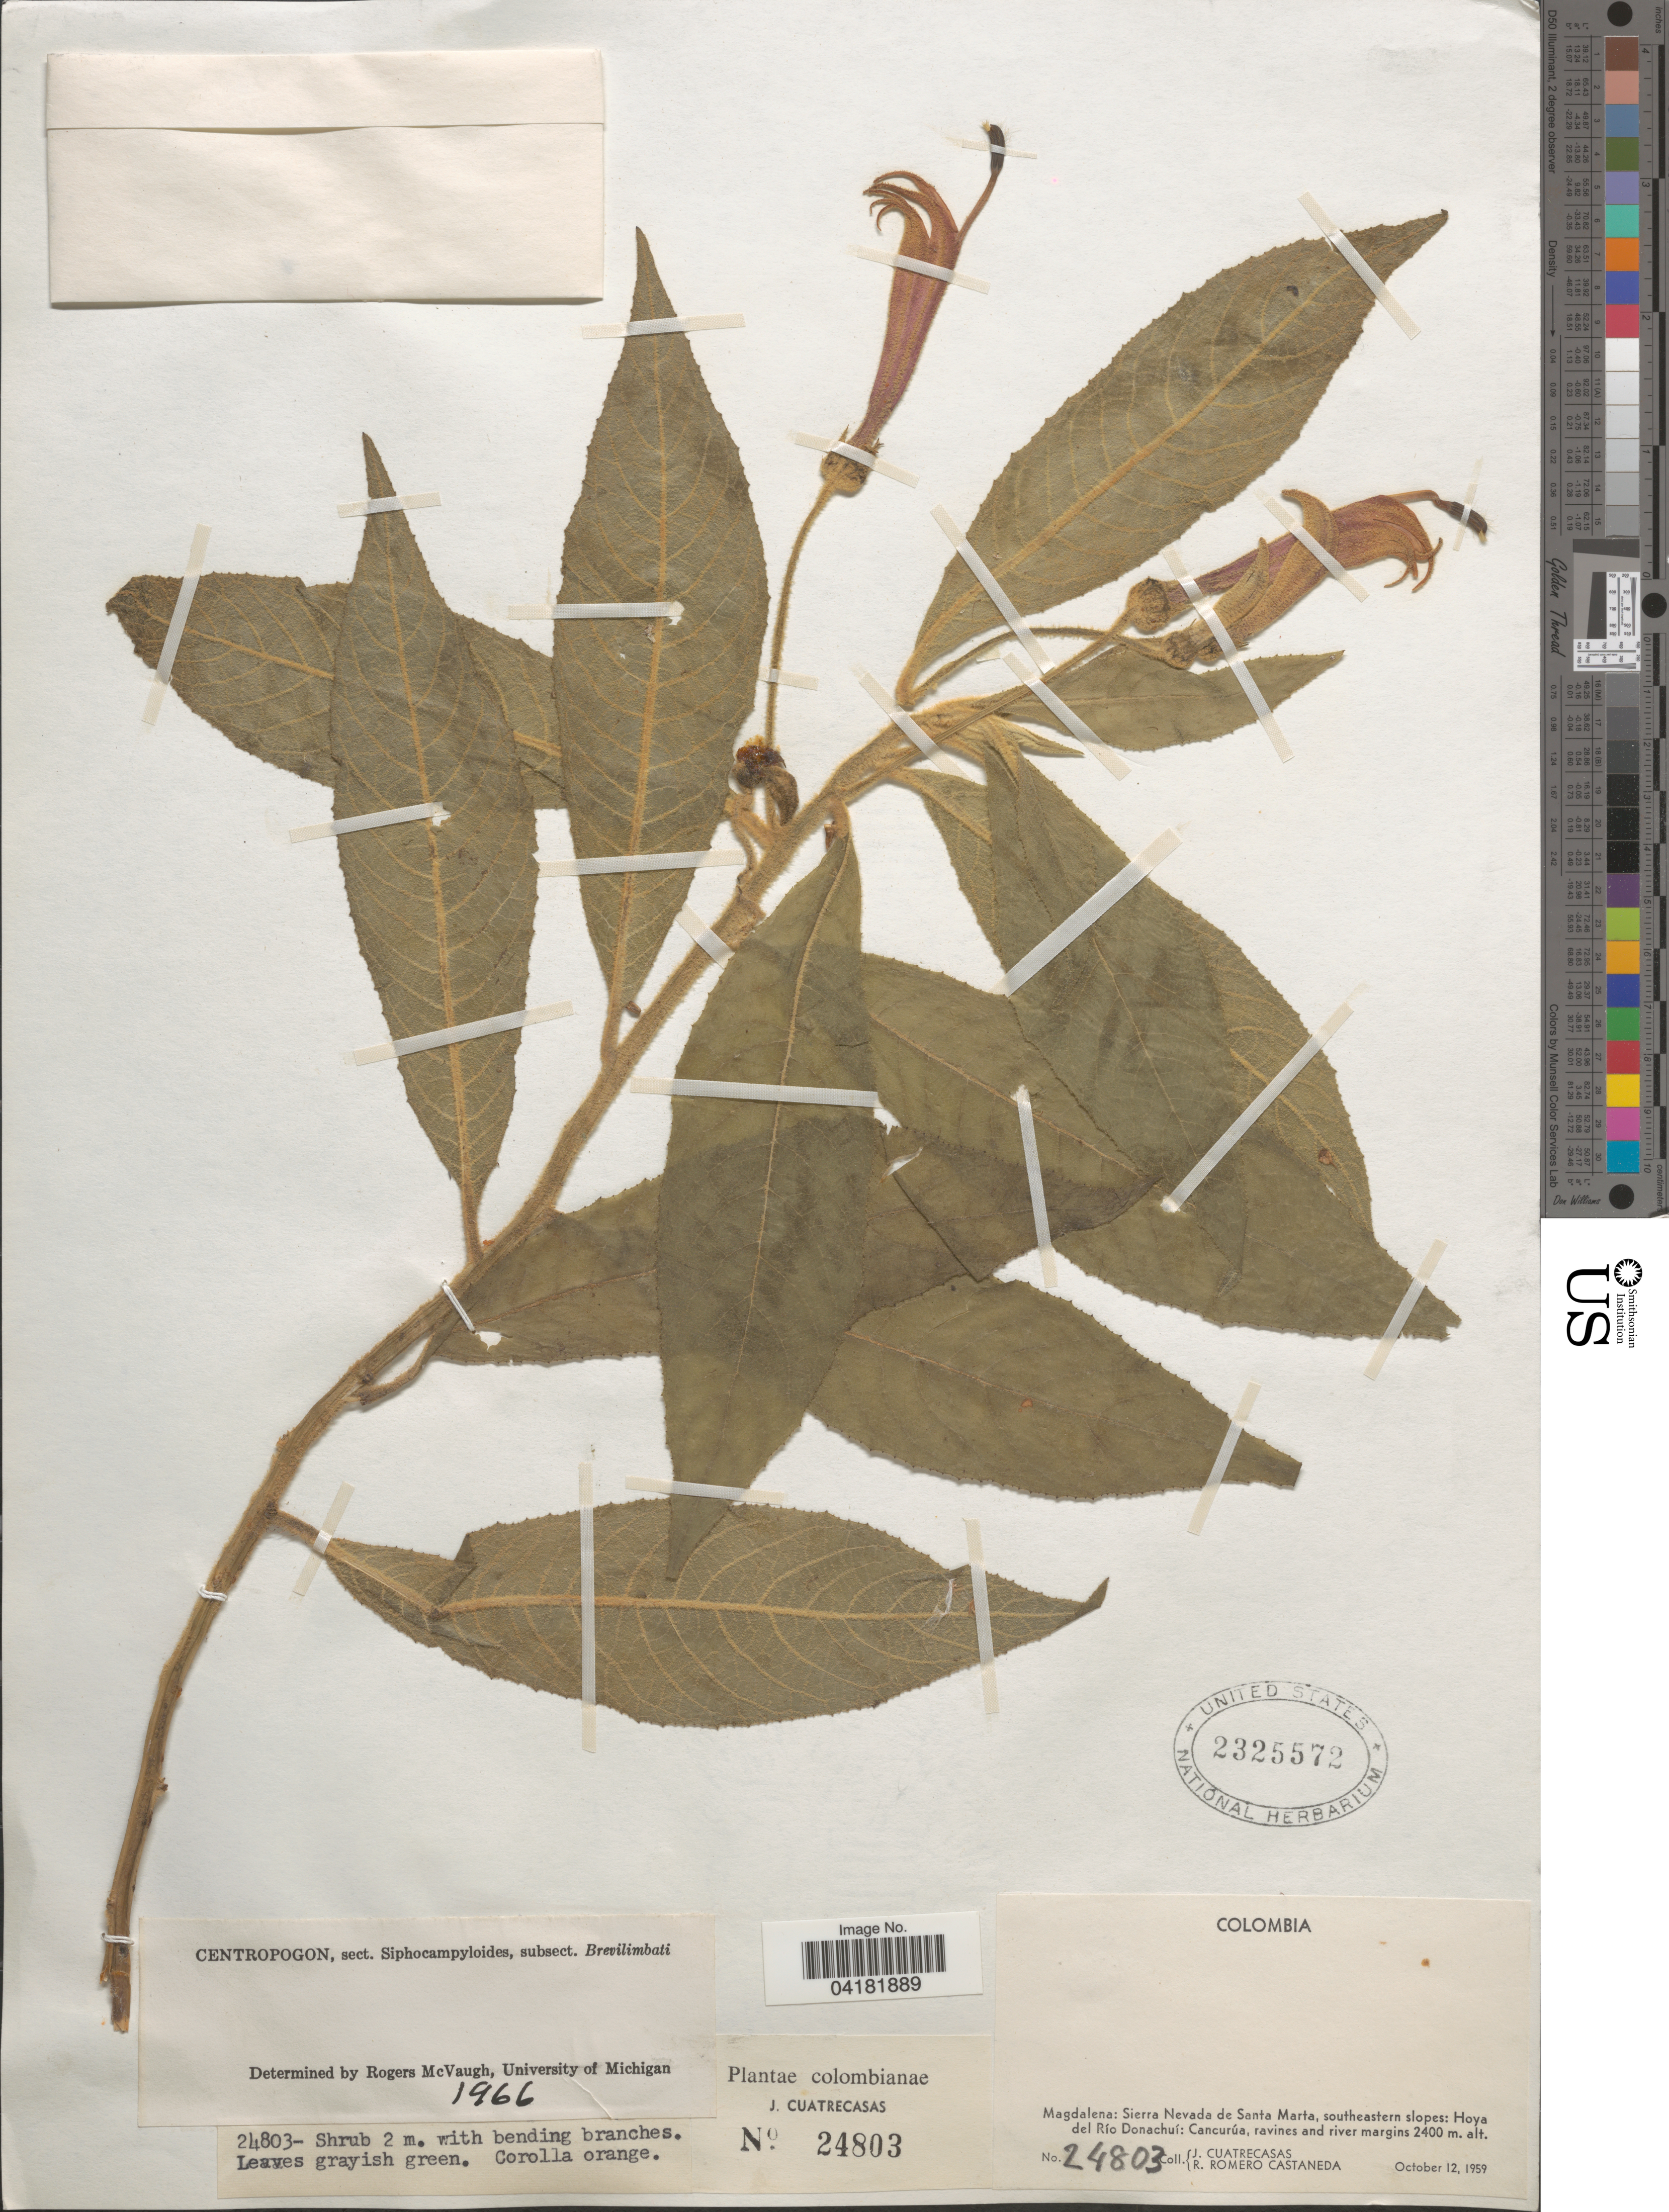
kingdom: Plantae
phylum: Tracheophyta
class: Magnoliopsida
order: Asterales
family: Campanulaceae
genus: Centropogon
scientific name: Centropogon sp.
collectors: J. Cuatrecasas & R. Romero Castañeda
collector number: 24803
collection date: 1959-10-12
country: Colombia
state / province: Magdalena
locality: Sierra Nevada de Santa Marta, southeastern slopes: Hoya del Río Donachuí: Cancurúa.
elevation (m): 2400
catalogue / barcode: US 2325572